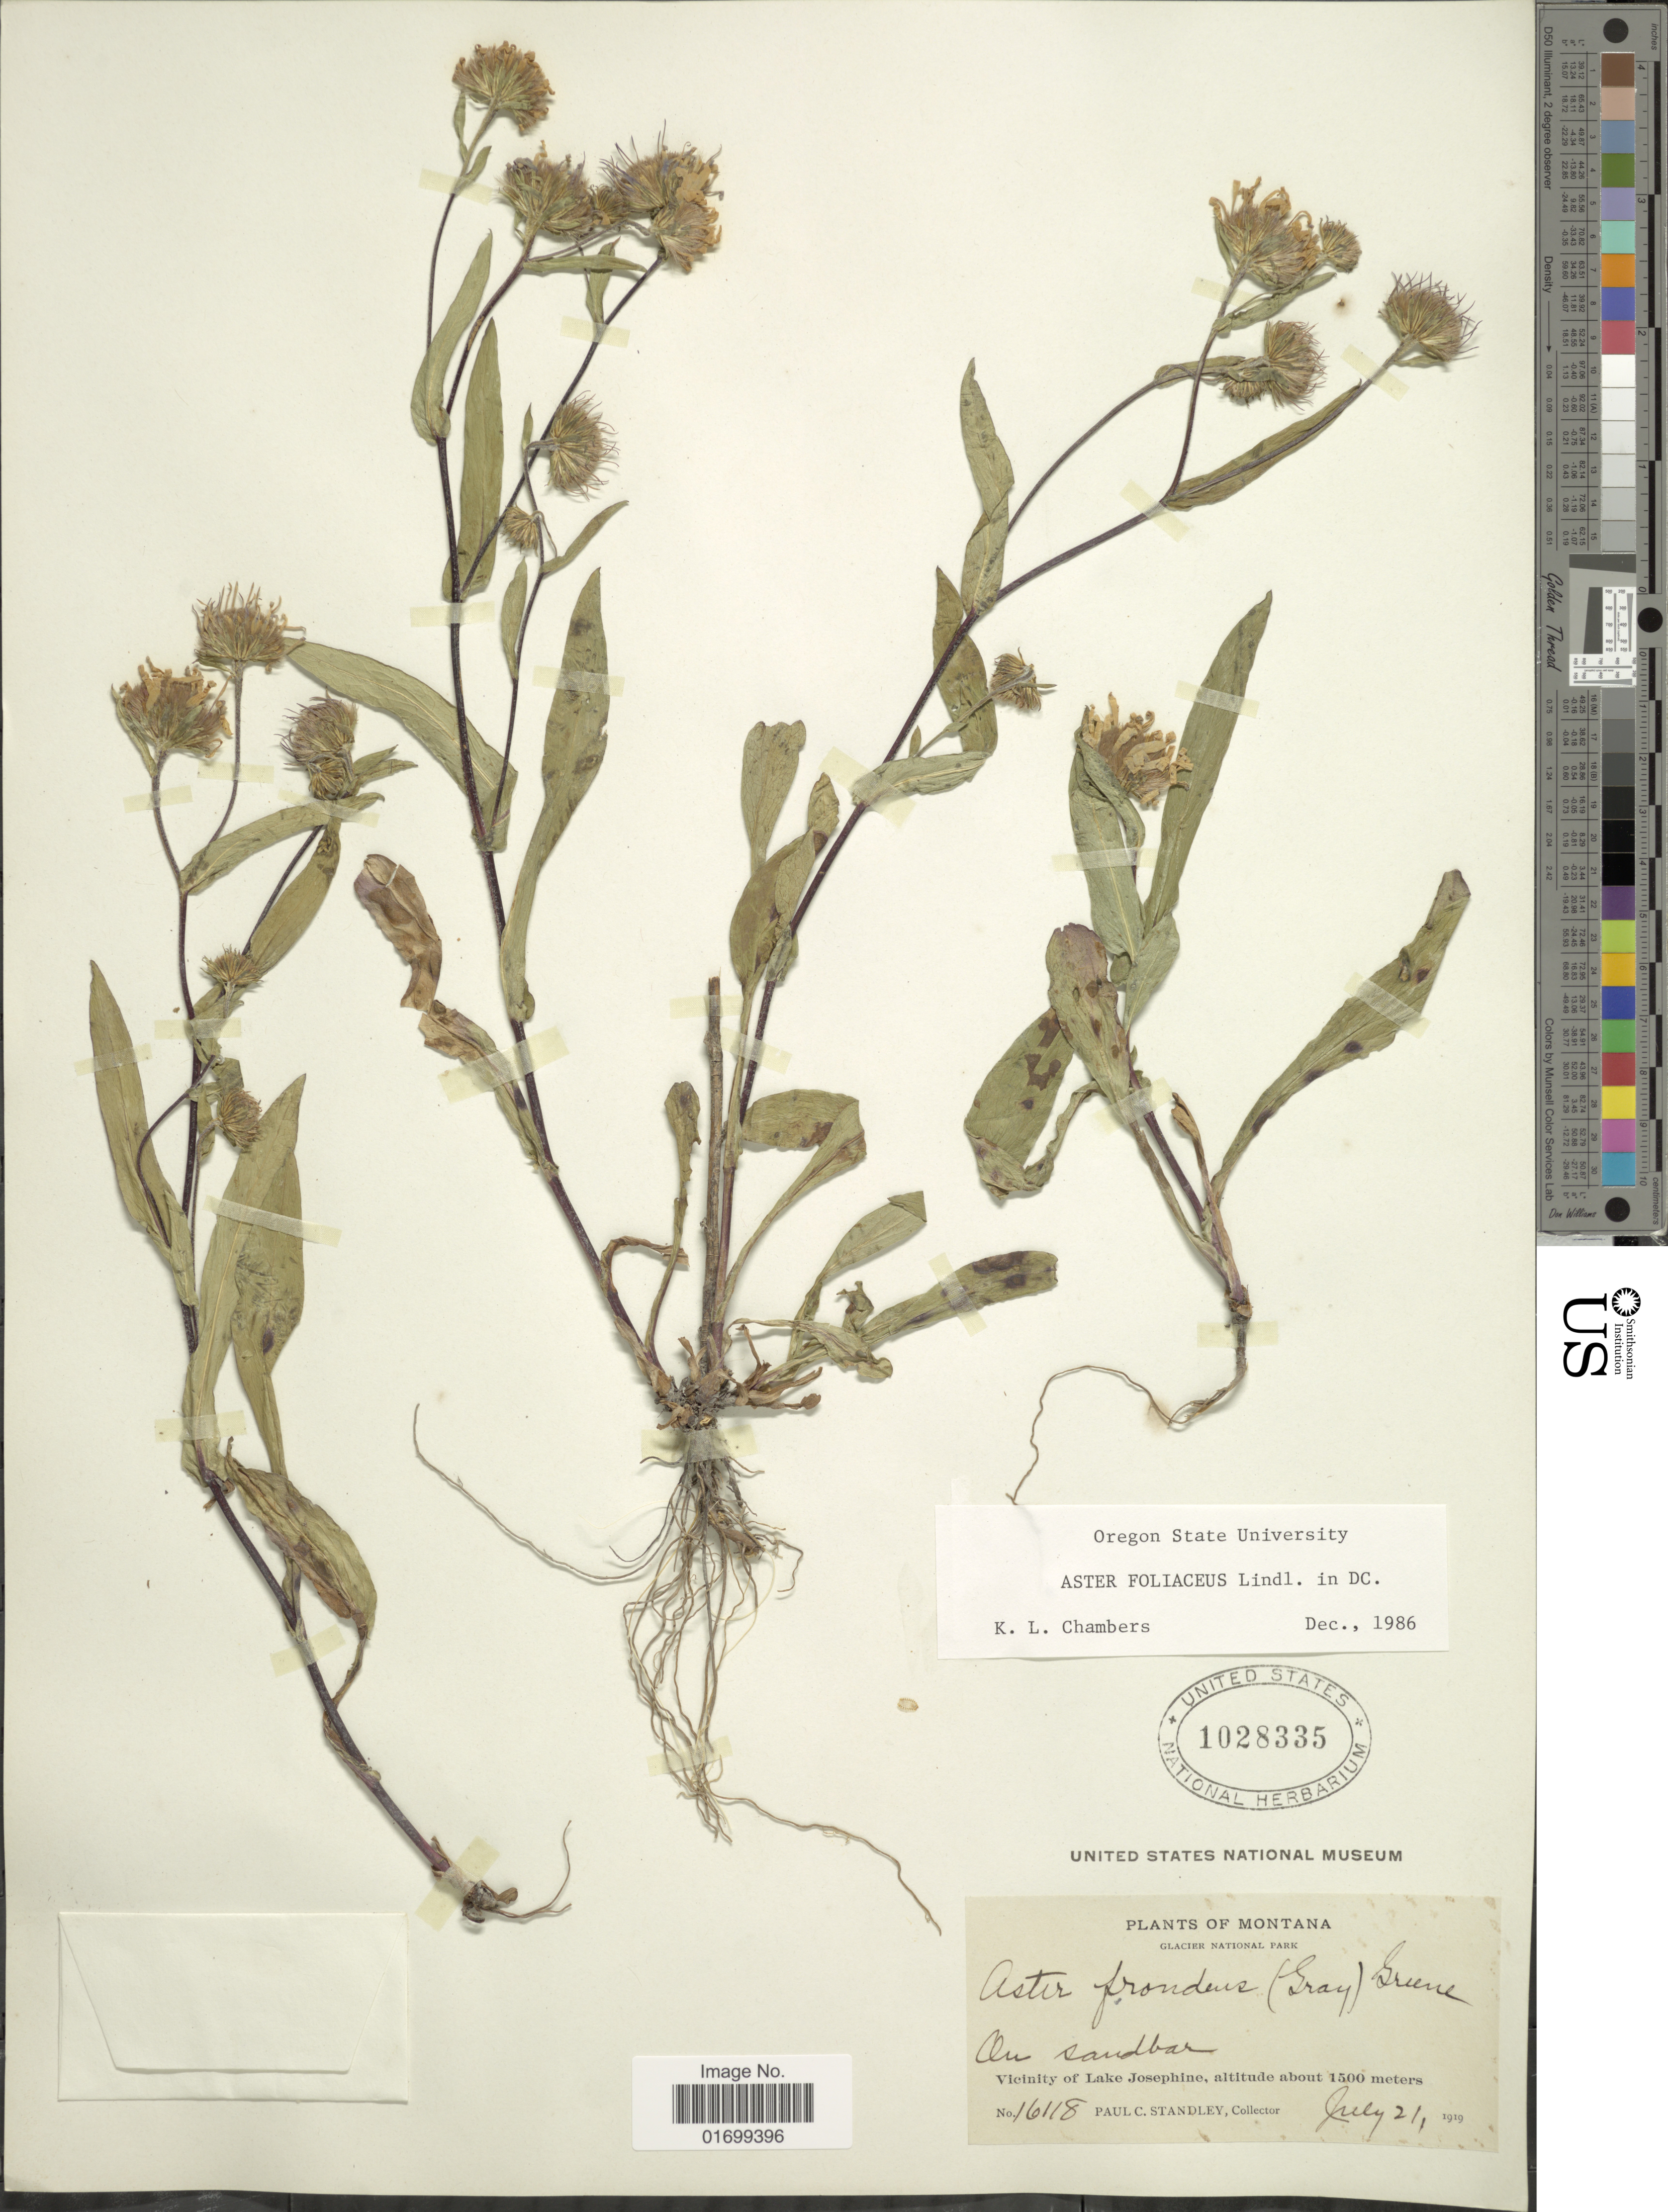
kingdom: Plantae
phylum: Tracheophyta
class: Magnoliopsida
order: Asterales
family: Asteraceae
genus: Symphyotrichum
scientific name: Symphyotrichum foliaceum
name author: (Lindl. ex DC.) G.L. Nesom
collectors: P. C. Standley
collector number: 16118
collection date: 1919-07-21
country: United States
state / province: Montana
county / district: Glacier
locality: Glacier National Park, on sandbar, vicinity of Lake Josephine.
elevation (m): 1500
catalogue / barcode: US 1028335